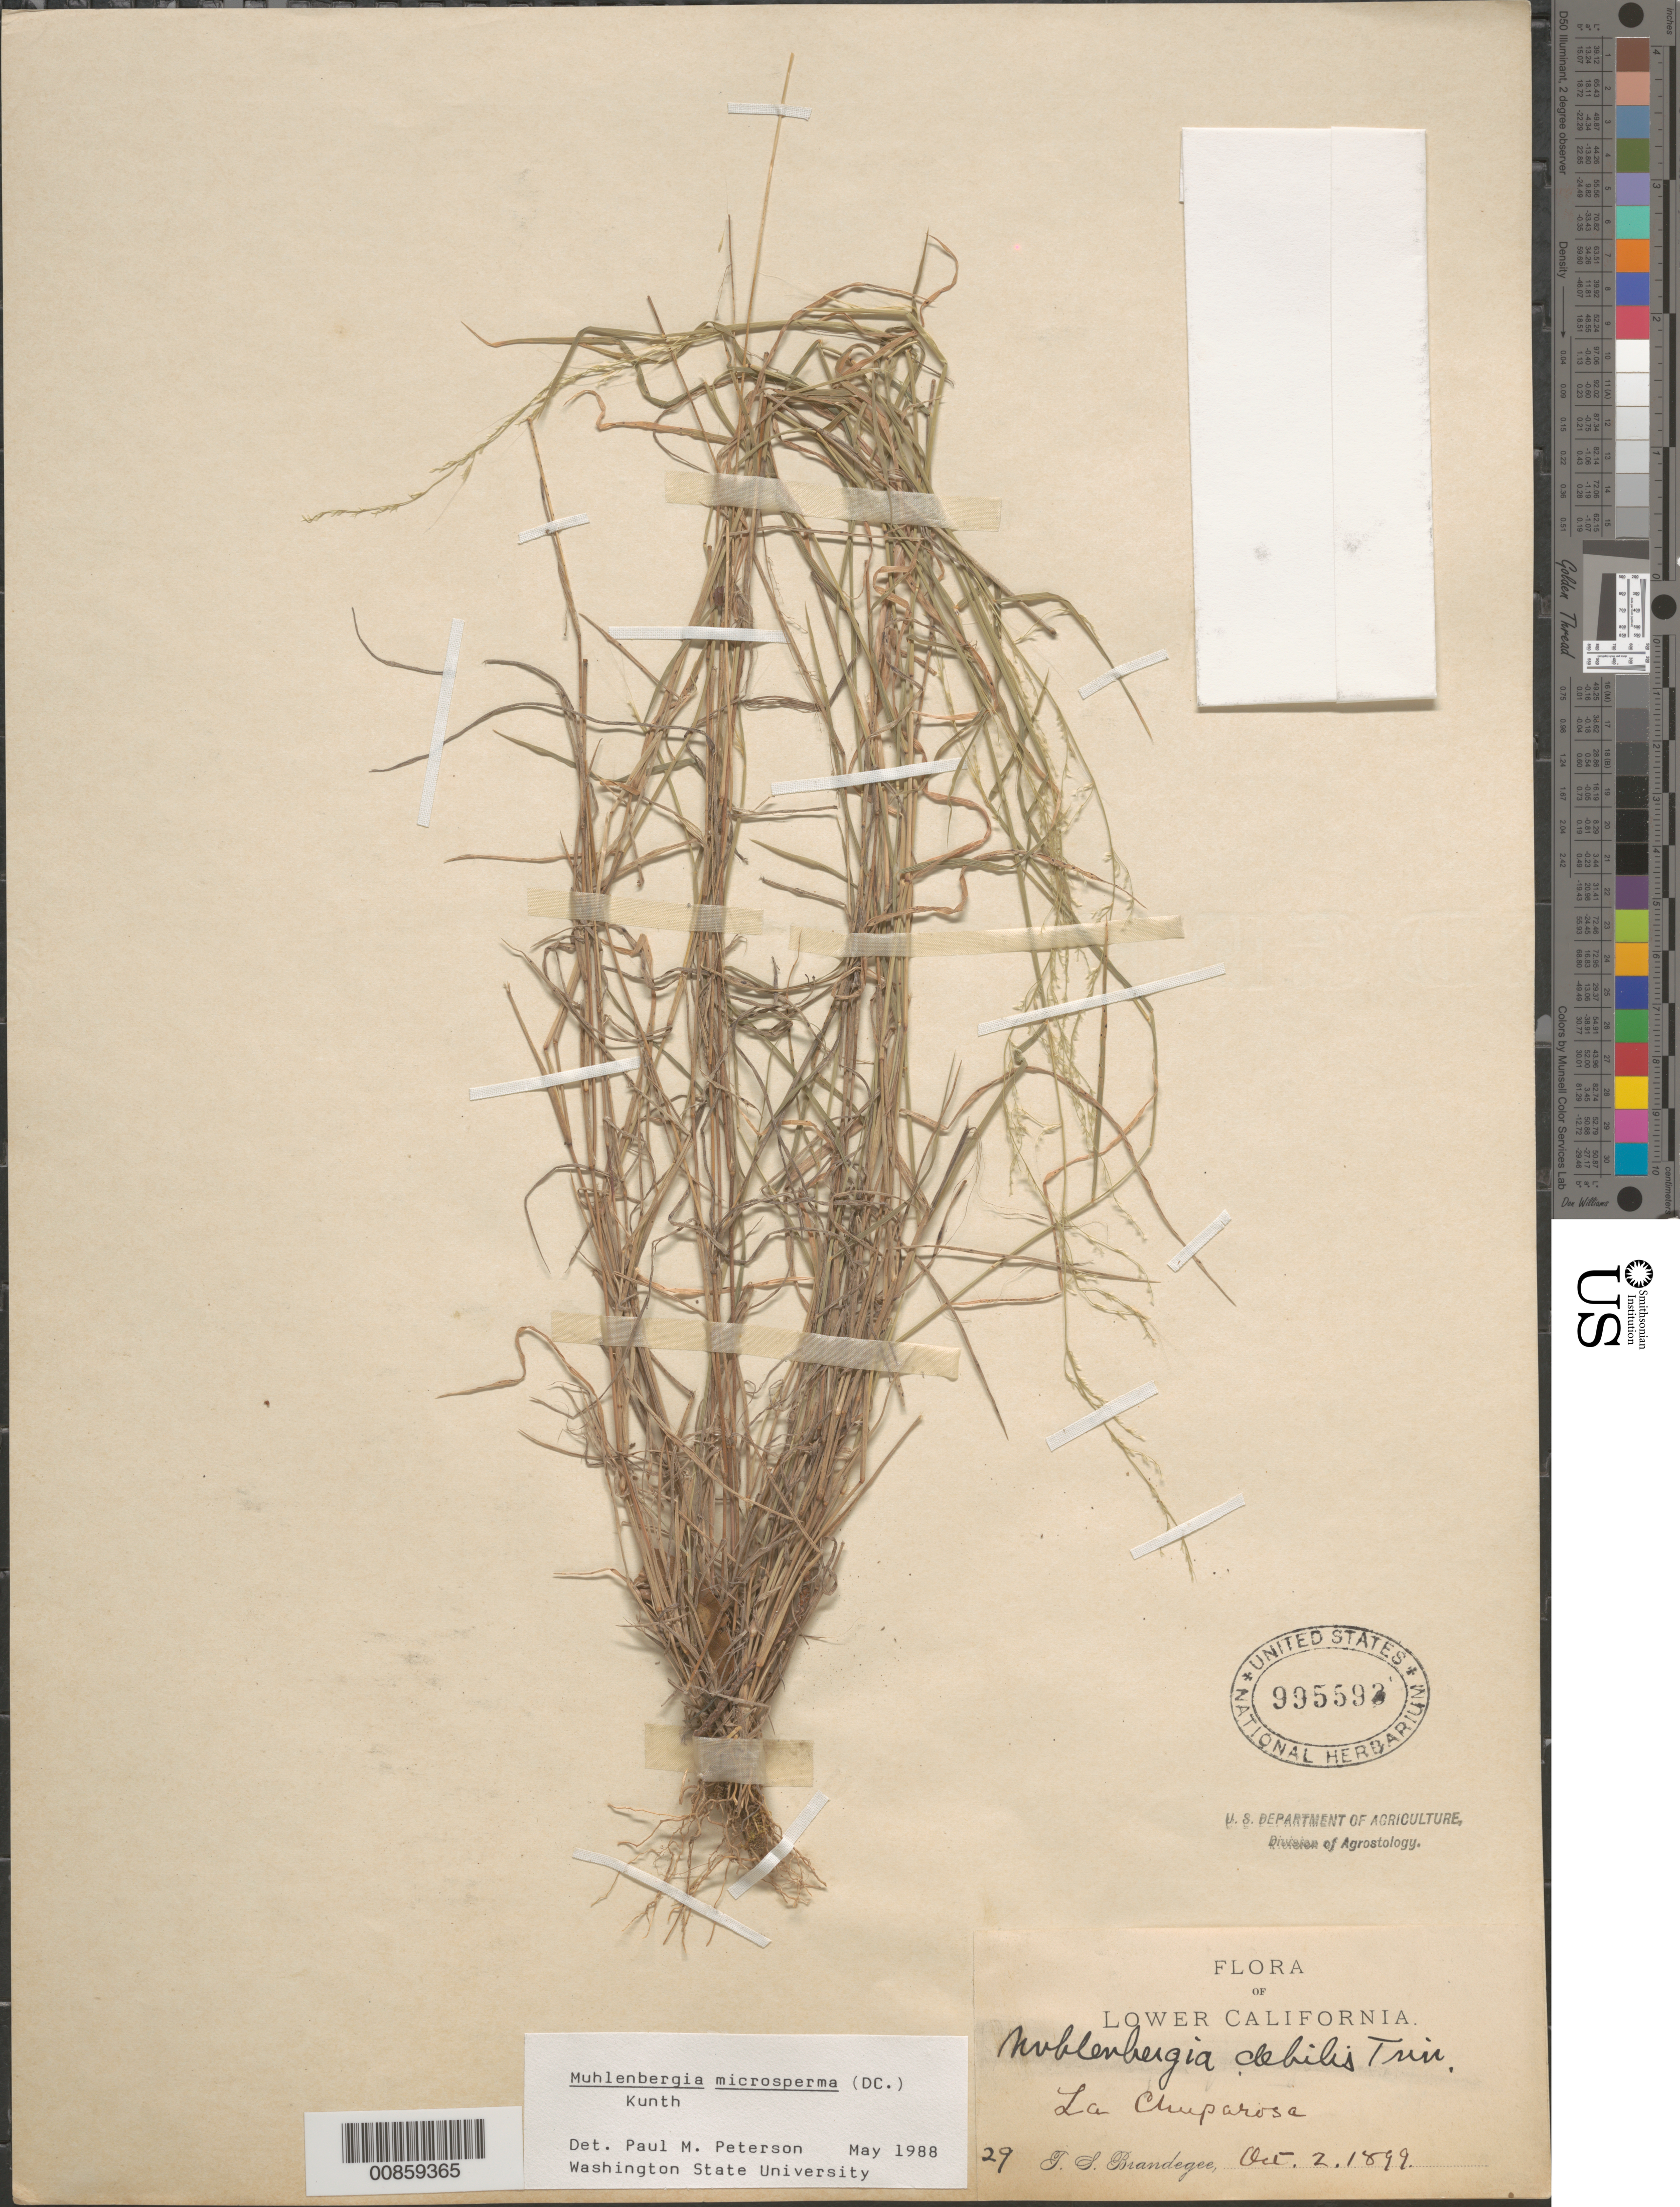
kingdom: Plantae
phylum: Tracheophyta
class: Liliopsida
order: Poales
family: Poaceae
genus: Muhlenbergia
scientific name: Muhlenbergia microsperma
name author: (DC.) Kunth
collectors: T. S. Brandegee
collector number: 29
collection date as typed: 02 Oct 1899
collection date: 1899-10-02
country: Mexico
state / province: Baja California Norte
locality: La Chuparosa, B.C.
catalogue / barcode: US 995593